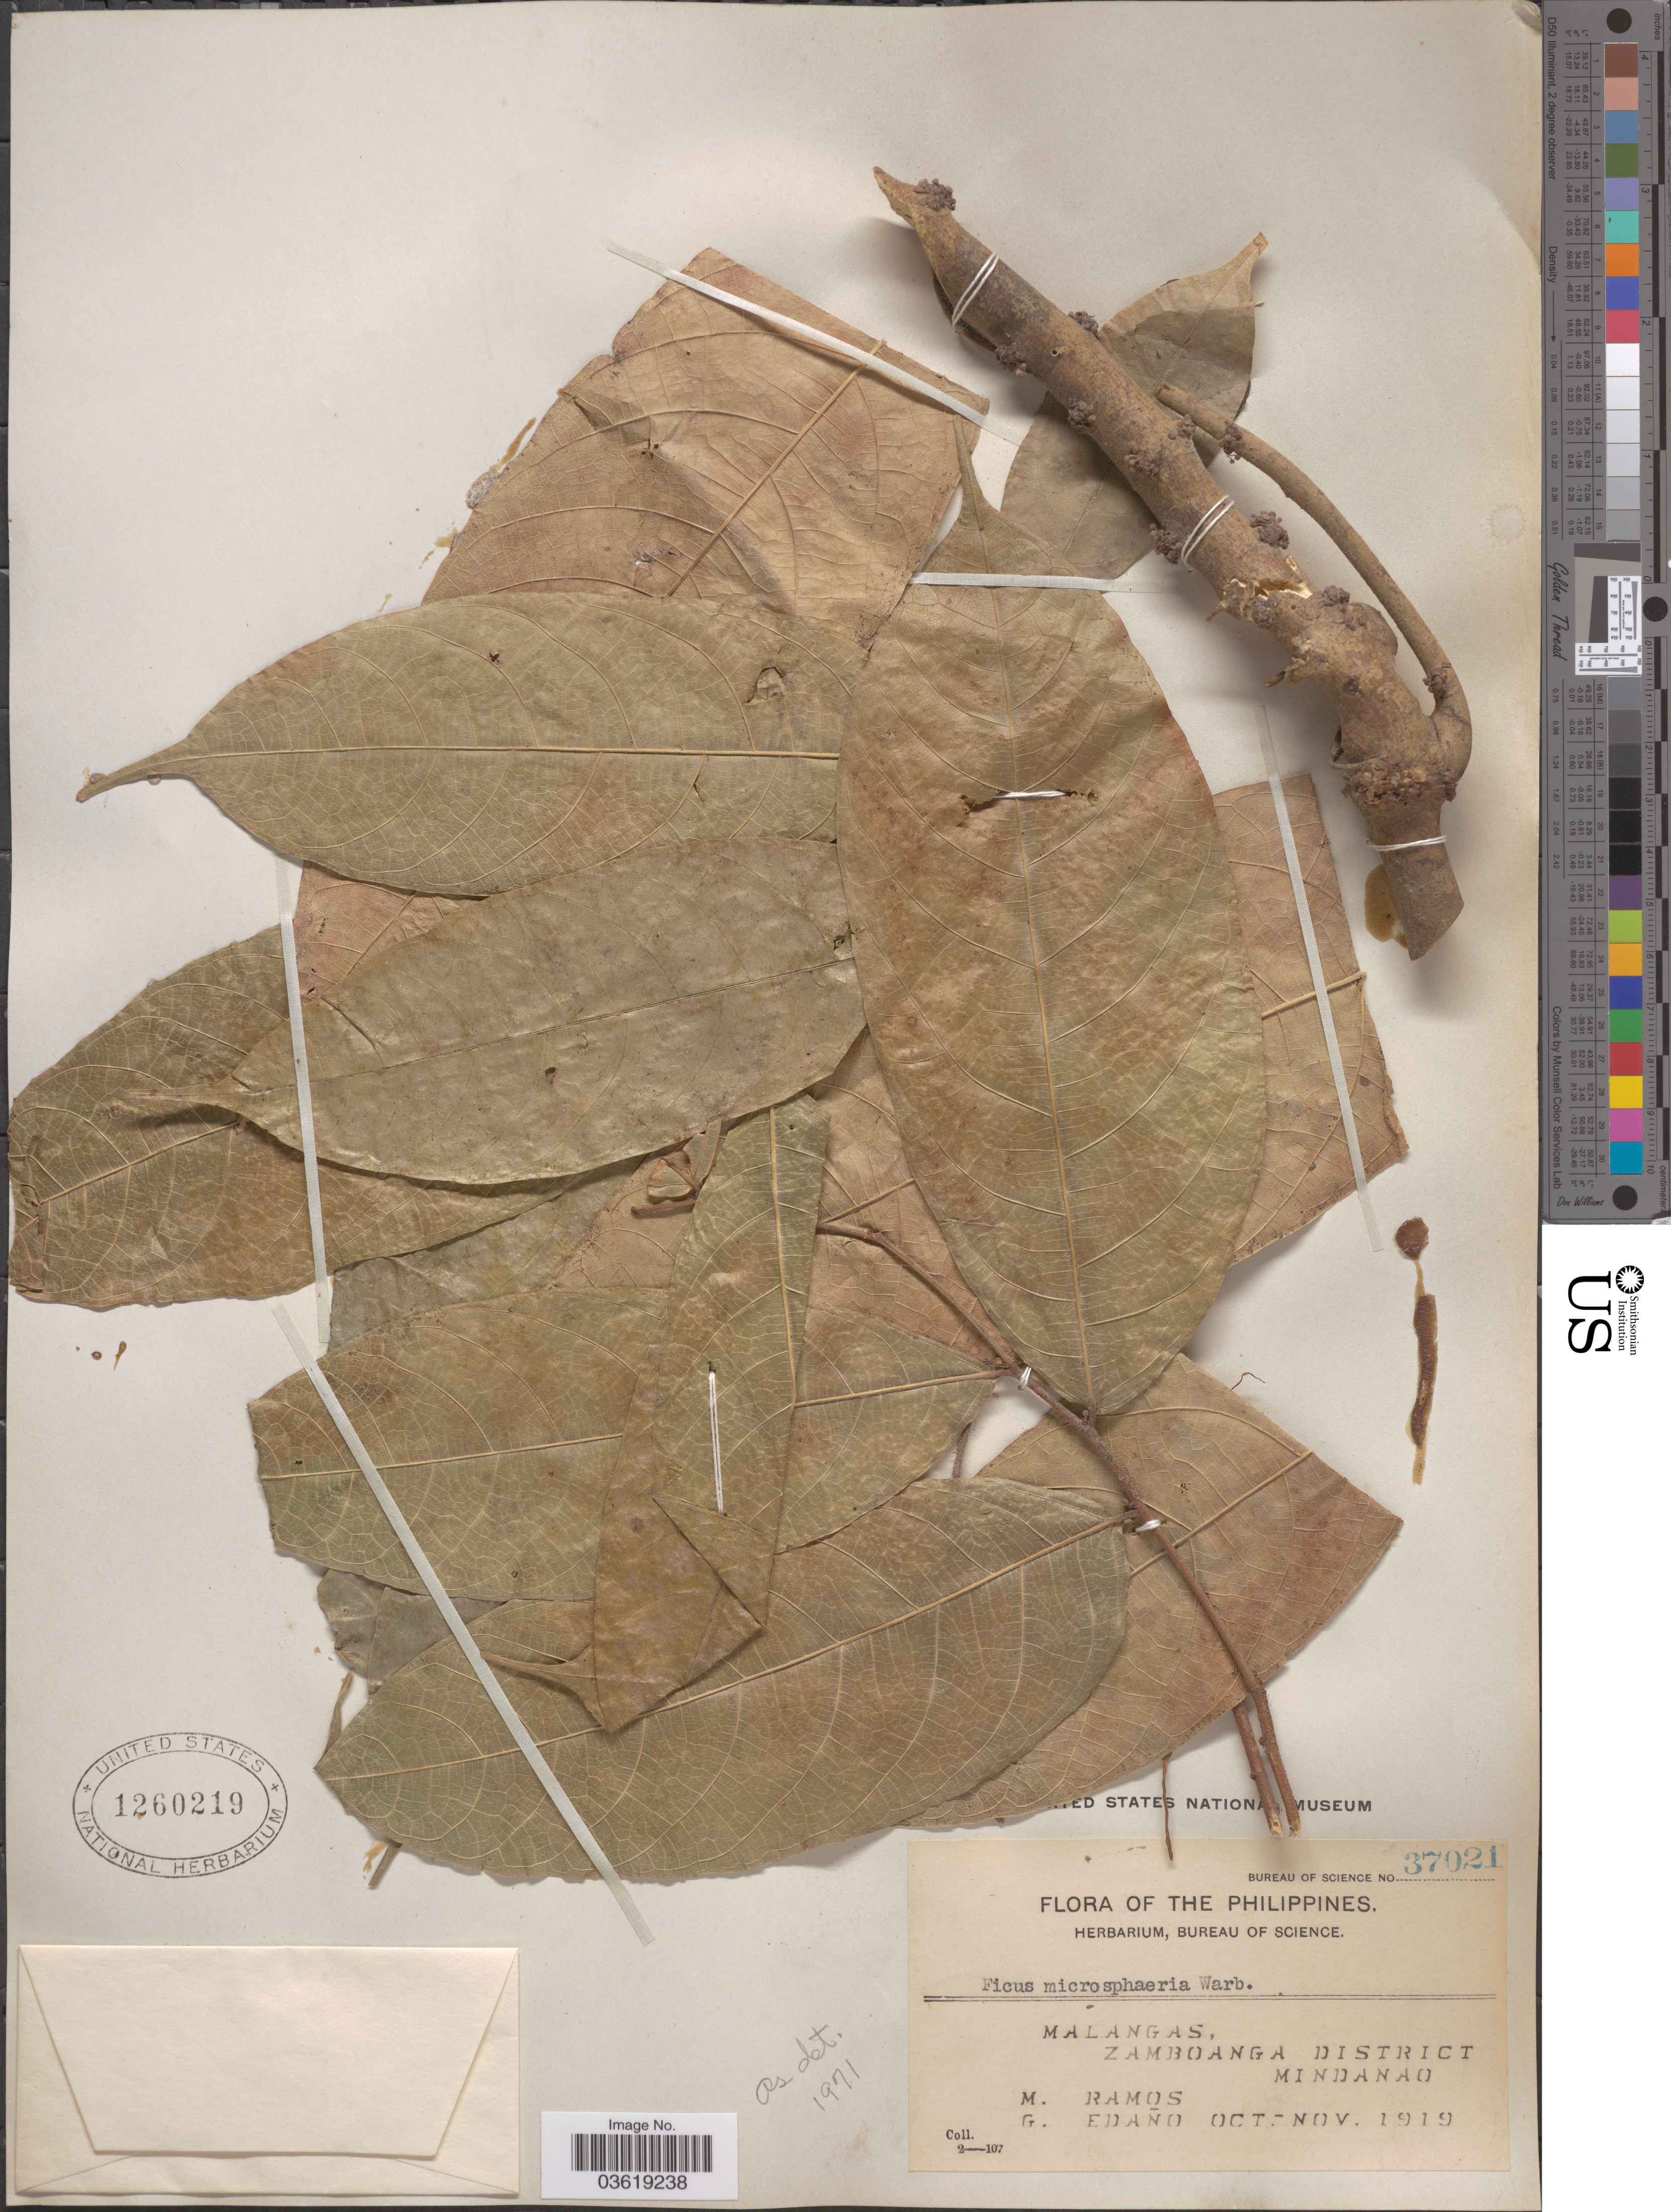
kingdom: Plantae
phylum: Tracheophyta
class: Magnoliopsida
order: Rosales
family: Moraceae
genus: Ficus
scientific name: Ficus microsphaera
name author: Warb.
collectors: M. Ramos & G. Edaño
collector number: Bureau of Science 37021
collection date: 1919-10/1919-11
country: Philippines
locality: Malangas, Zamboanga District, Mindanao.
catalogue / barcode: US 1260219